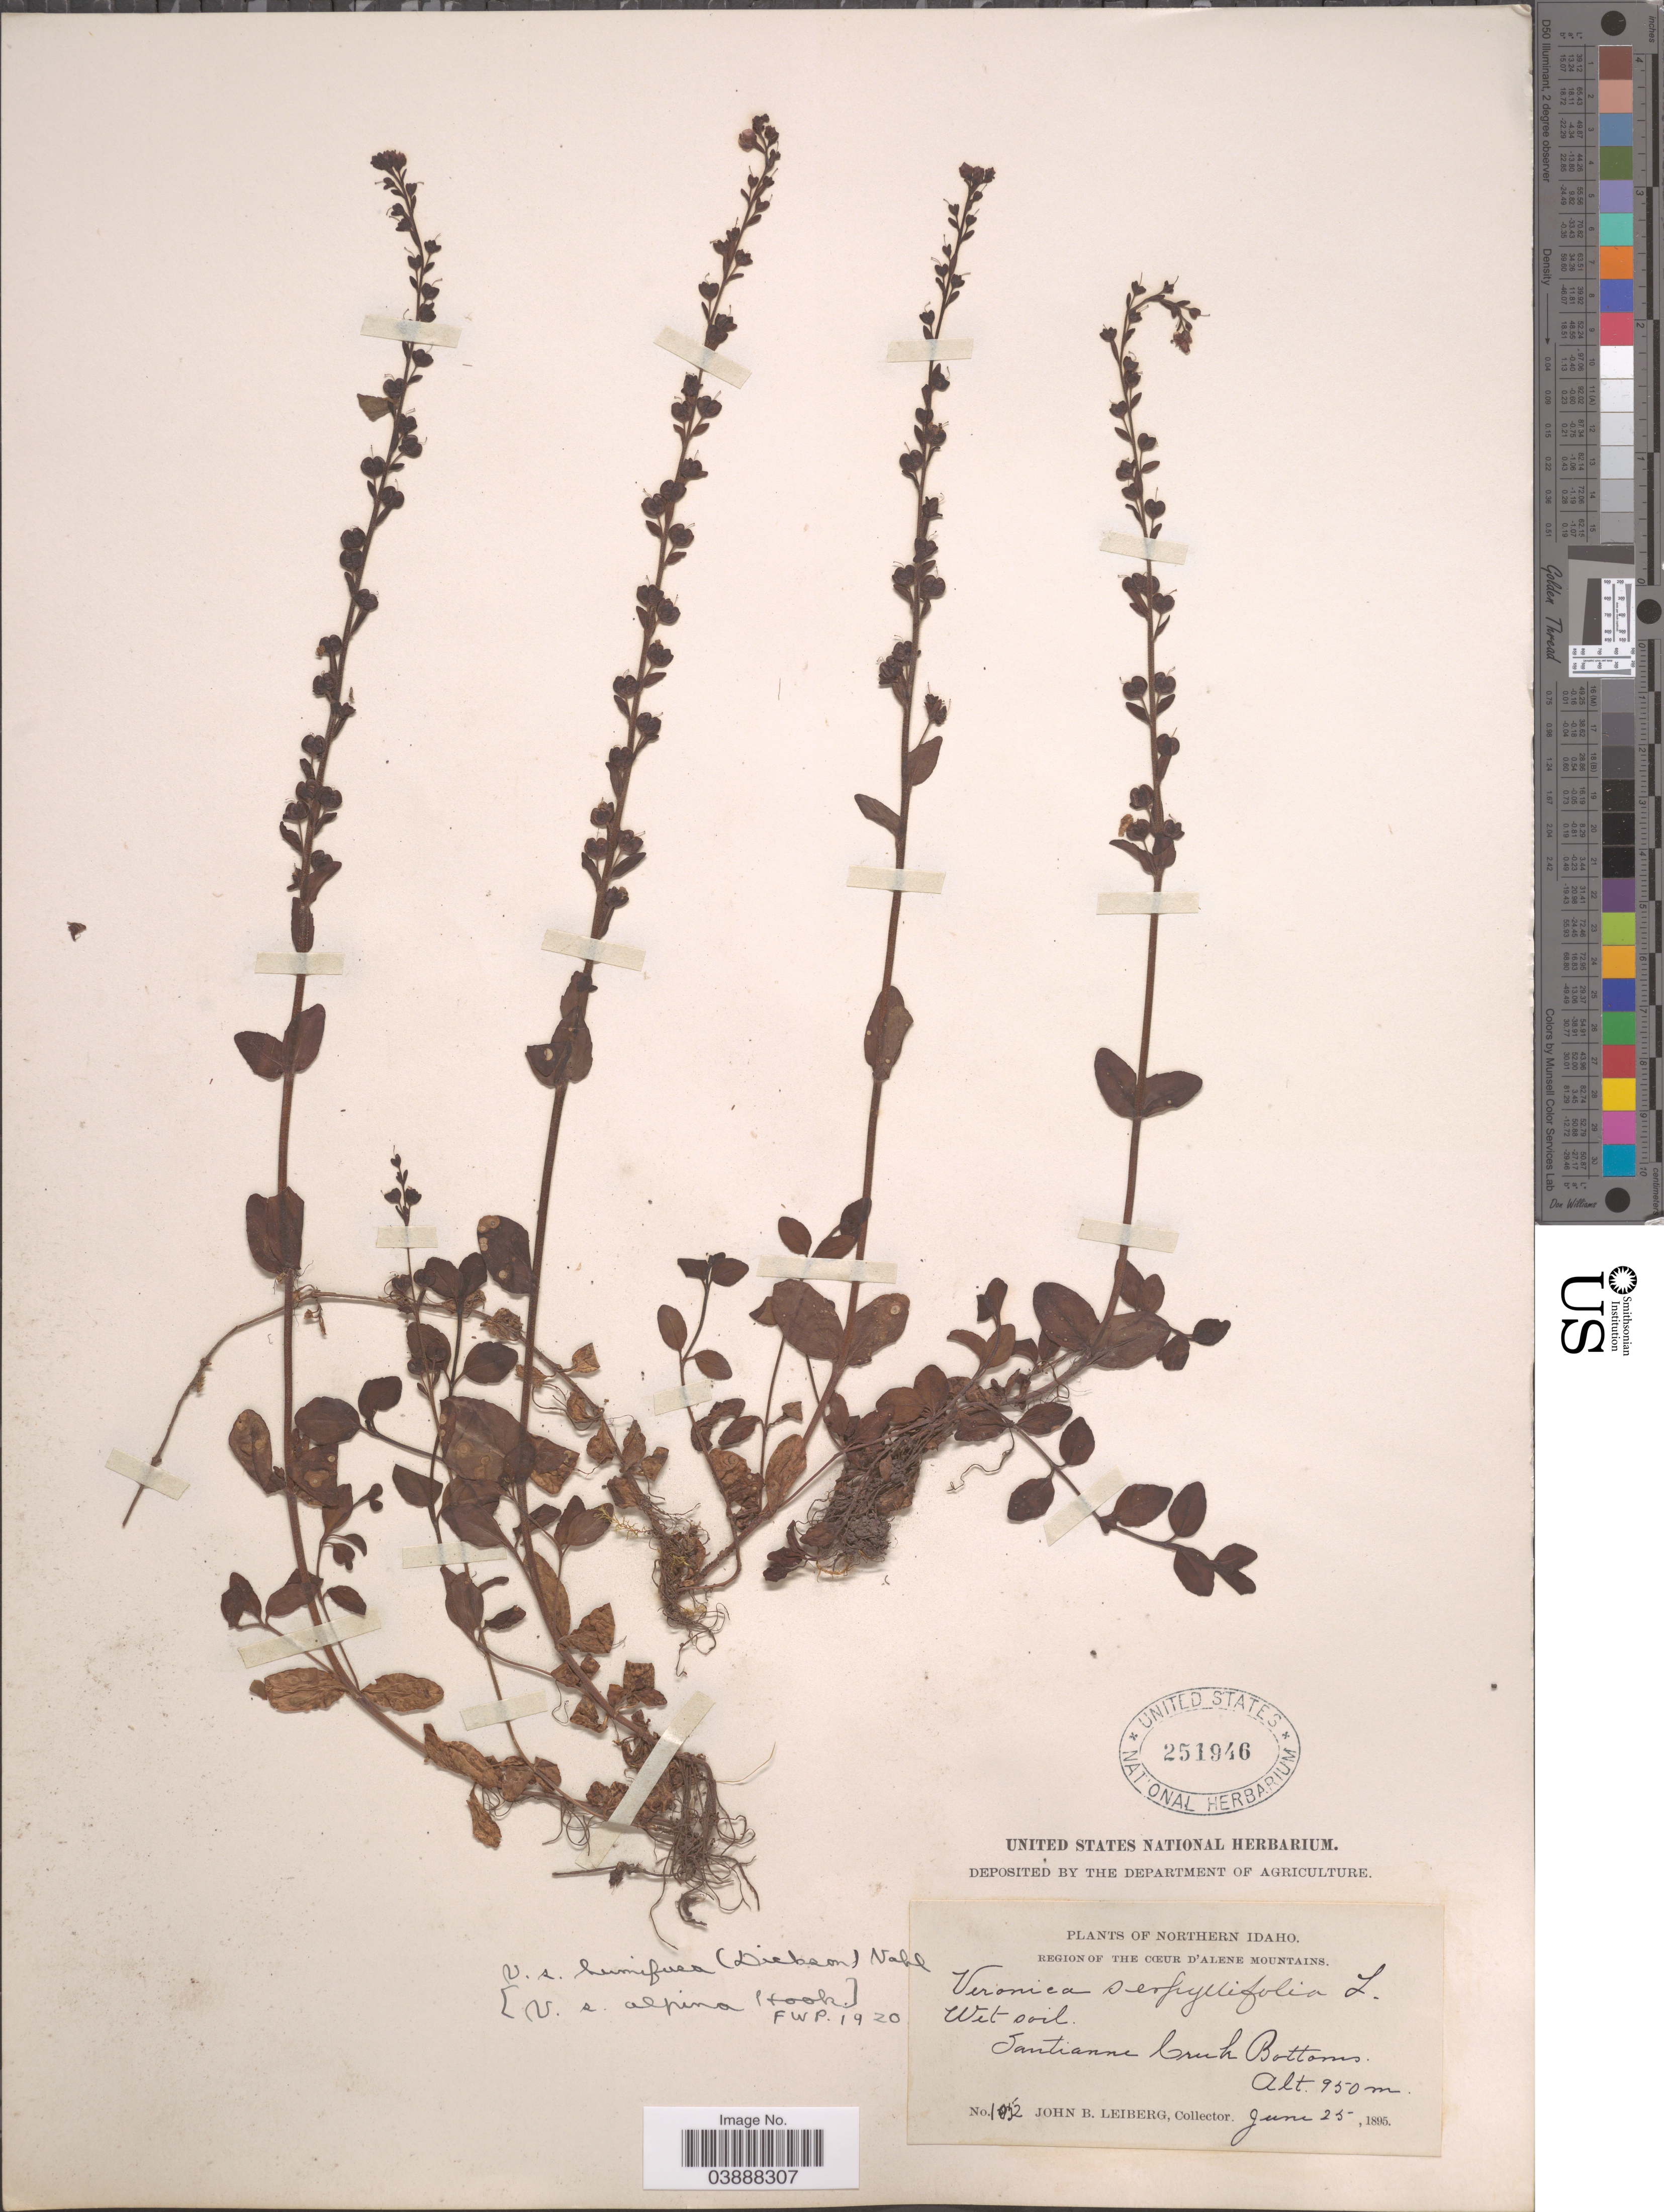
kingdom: Plantae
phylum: Tracheophyta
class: Magnoliopsida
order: Lamiales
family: Plantaginaceae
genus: Veronica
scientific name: Veronica serpyllifolia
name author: L.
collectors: J. B. Leiberg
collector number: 1052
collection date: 1895-06-25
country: United States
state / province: Idaho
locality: Northern Idaho. Region of the Cœur d'Alene Mountains. Santianne Creek Bottoms.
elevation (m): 950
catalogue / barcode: US 251946